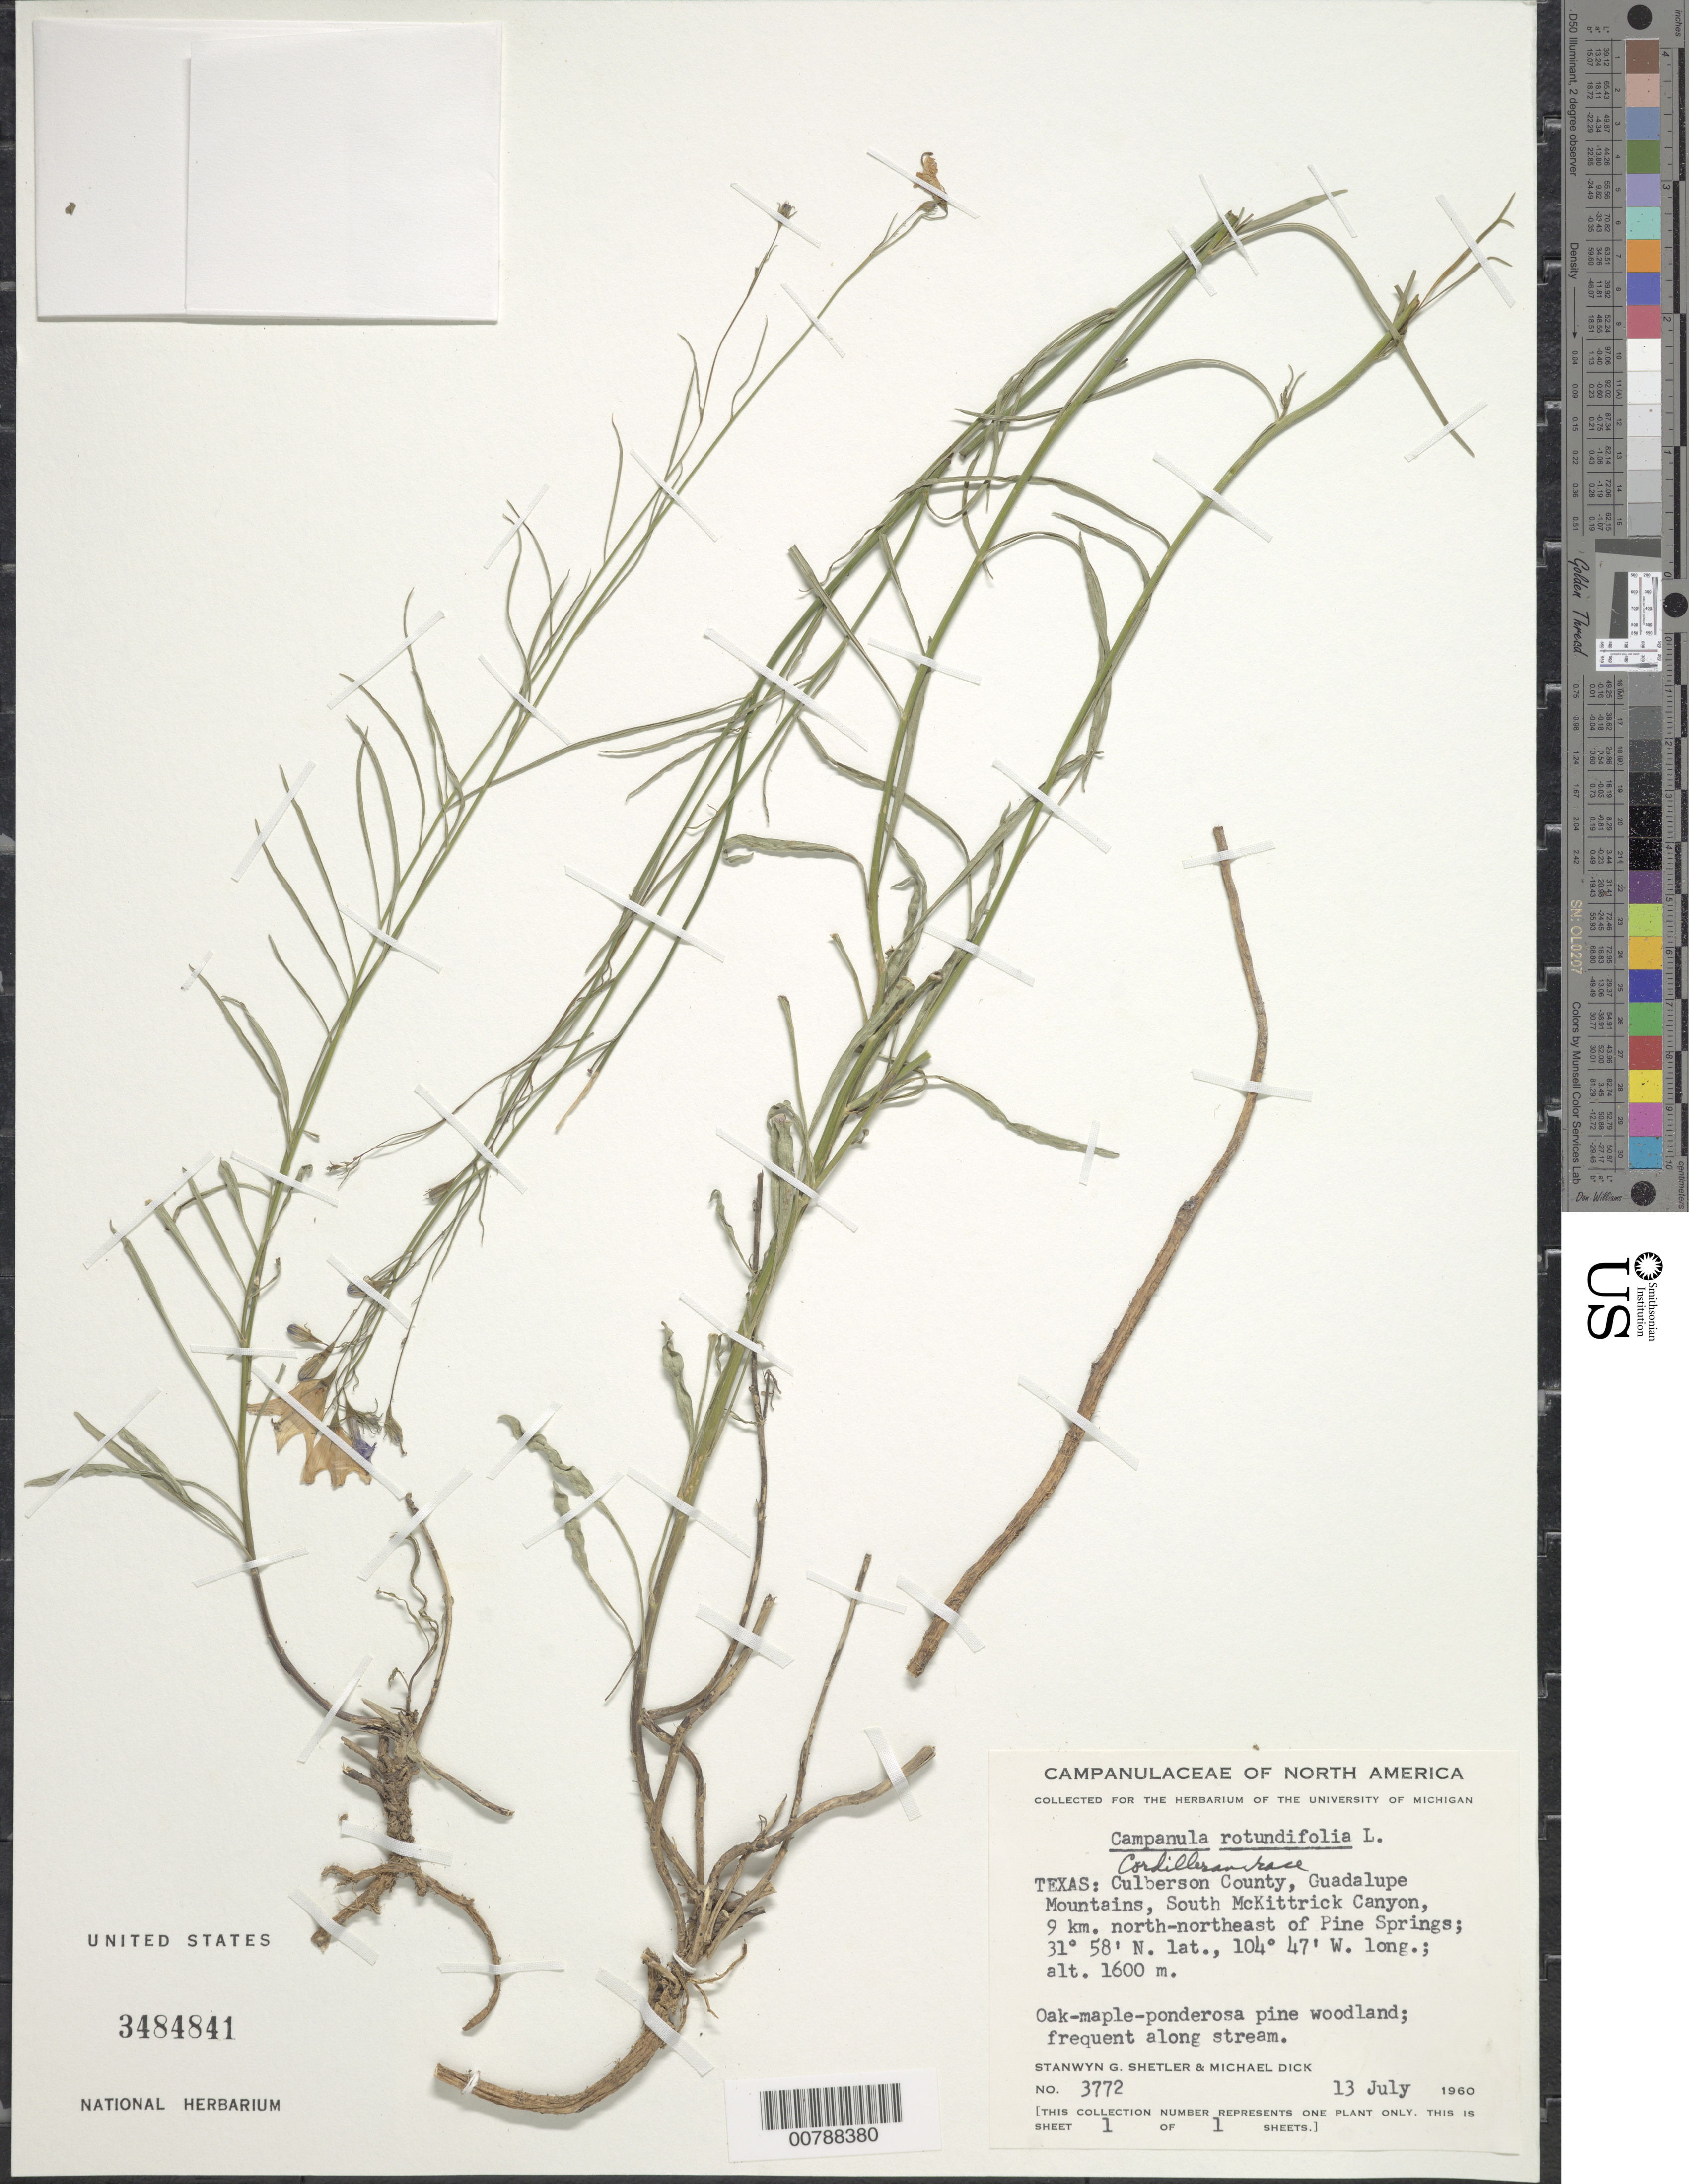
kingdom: Plantae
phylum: Tracheophyta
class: Magnoliopsida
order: Asterales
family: Campanulaceae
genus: Campanula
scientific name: Campanula rotundifolia L. Cordilleran race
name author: L.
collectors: S. Shetler & M. Dick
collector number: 3772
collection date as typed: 13 July 1960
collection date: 1960-07-13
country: United States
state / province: Texas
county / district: Culberson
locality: Guadalupe Mountains, South McKittrick Canyon, 9 km. north-northeast of Pine Springs.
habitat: Oak-maple-ponderosa pine woodland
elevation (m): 1600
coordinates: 31 58' N, 104 47' W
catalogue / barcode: US 3484841